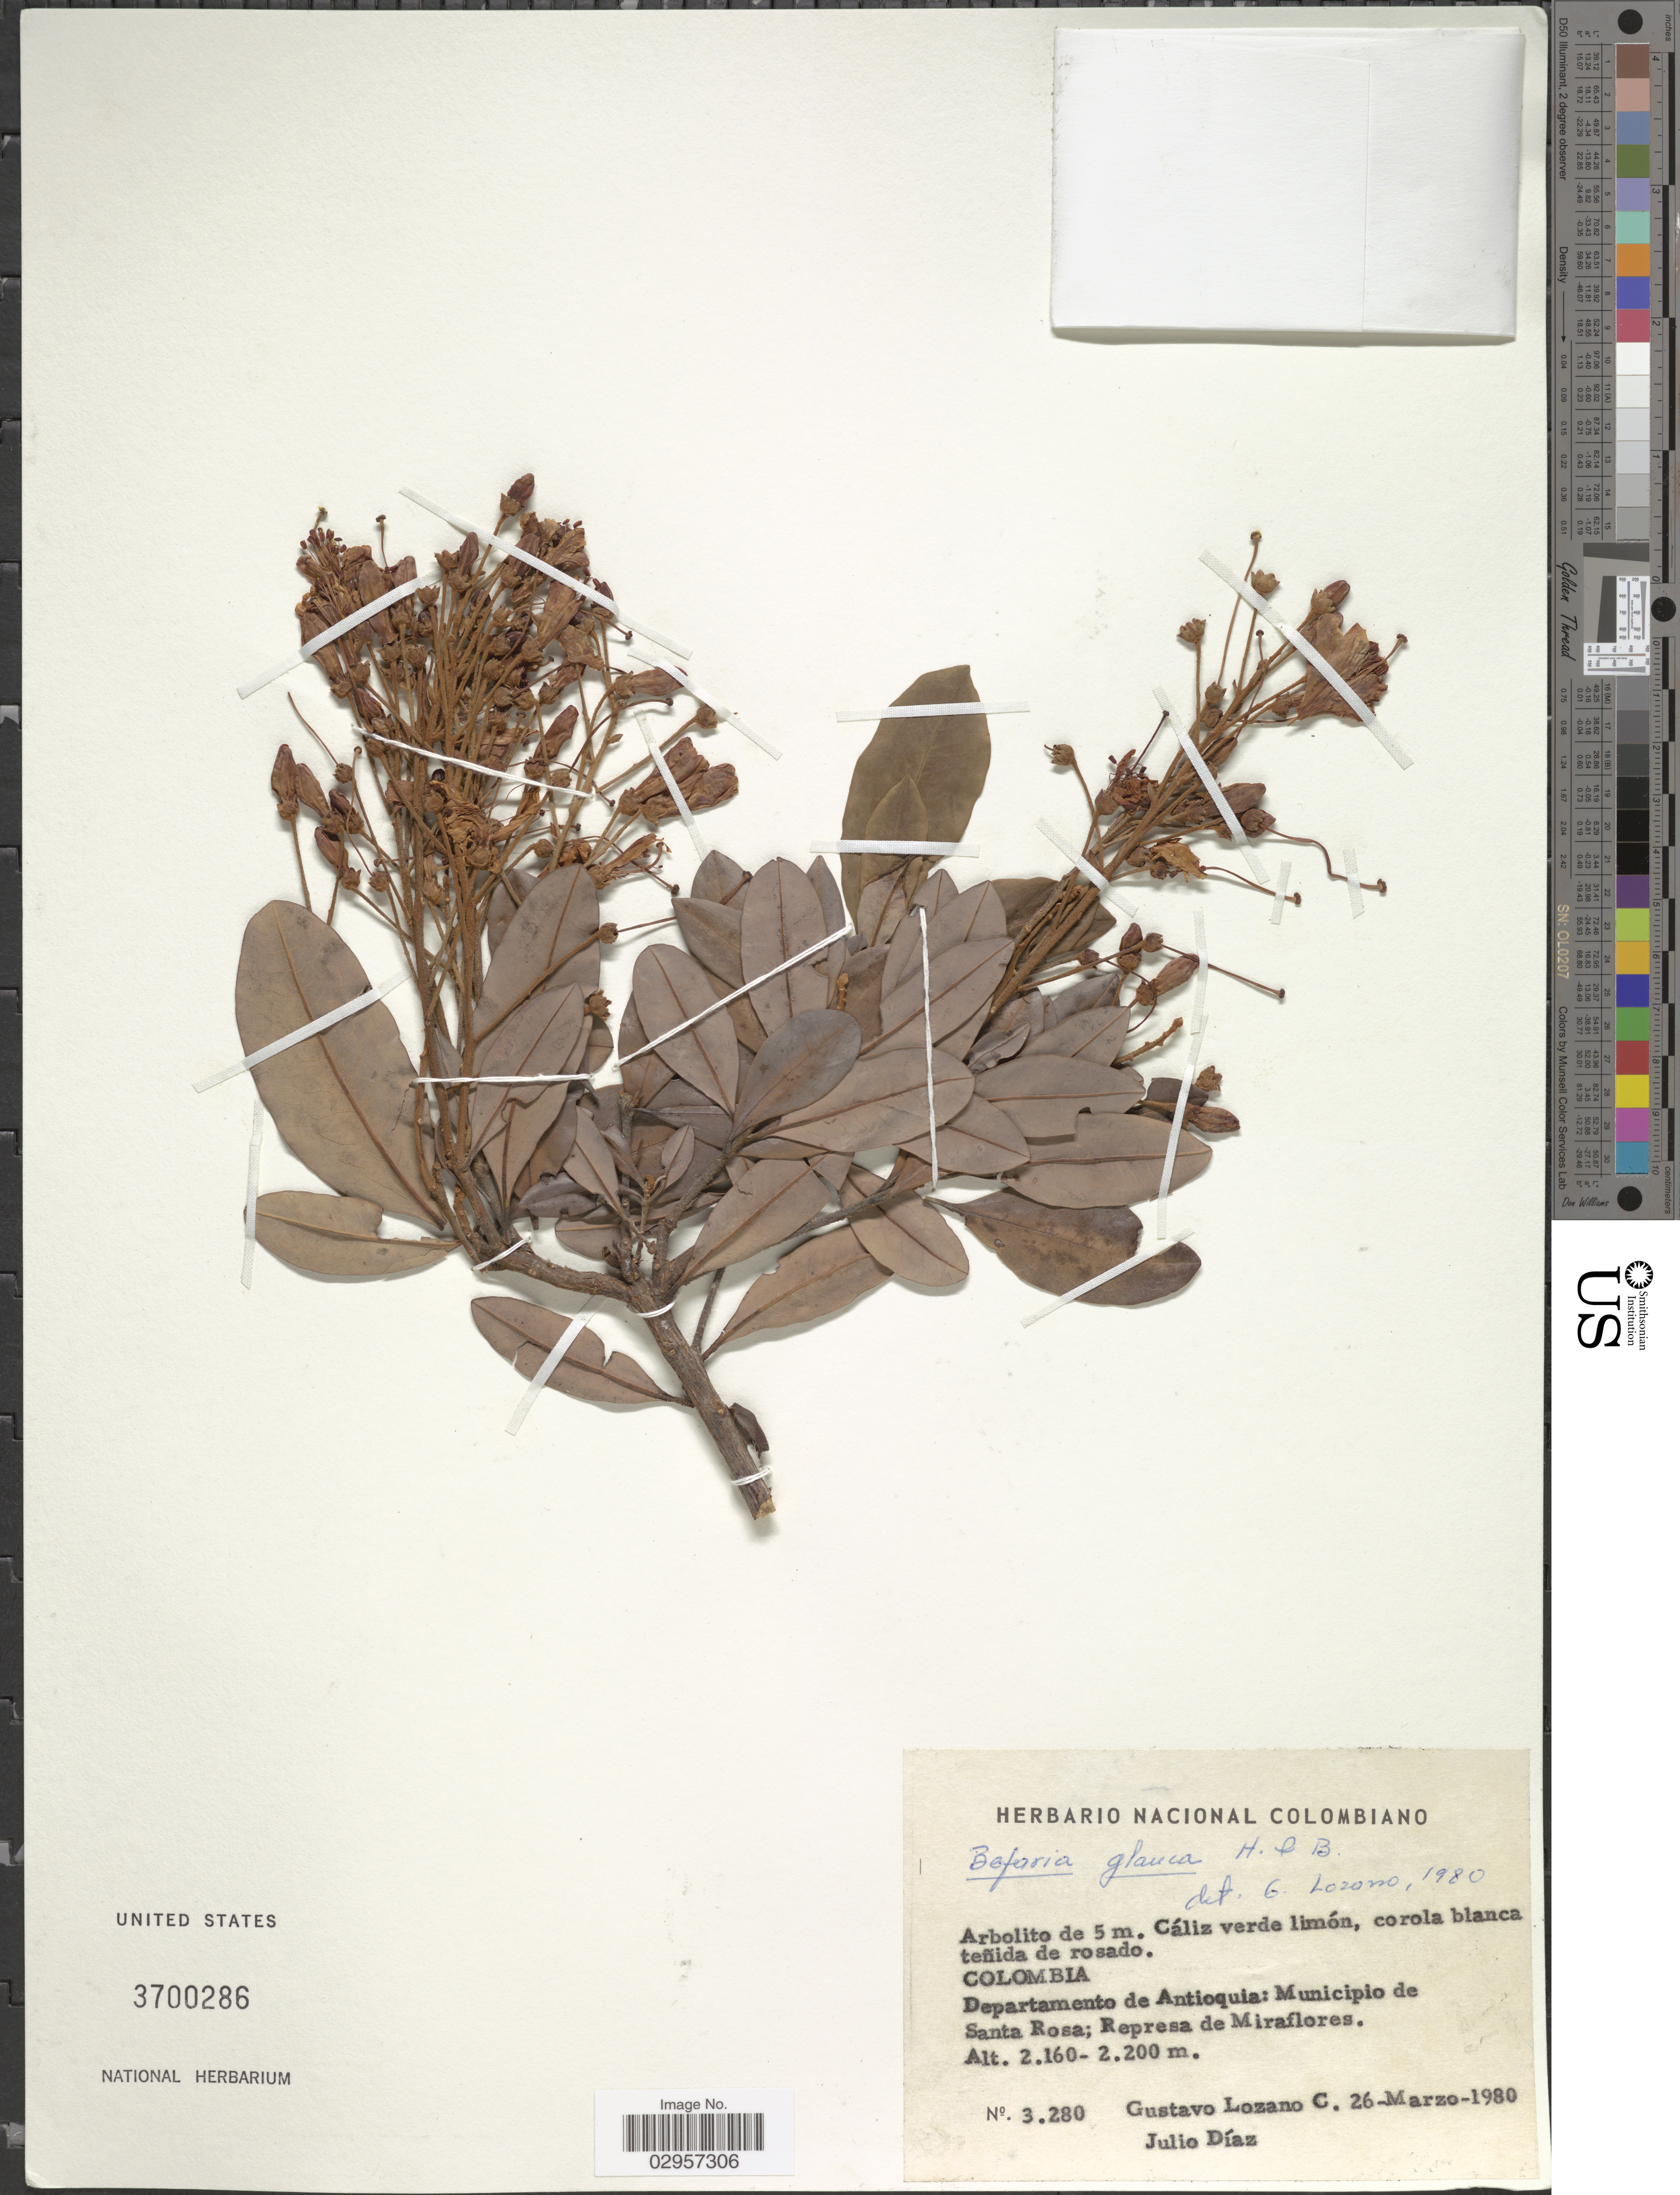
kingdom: Plantae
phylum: Tracheophyta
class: Magnoliopsida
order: Ericales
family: Ericaceae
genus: Befaria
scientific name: Befaria glauca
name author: Bonpl.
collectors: G. Lozano-Contreras & J. Diaz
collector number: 3280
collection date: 1980-03-26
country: Colombia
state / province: Antioquia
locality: Departamento de Antioquia: Municipio de Santa Rosa; Represa de Miraflores.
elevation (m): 2160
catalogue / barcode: US 3700286